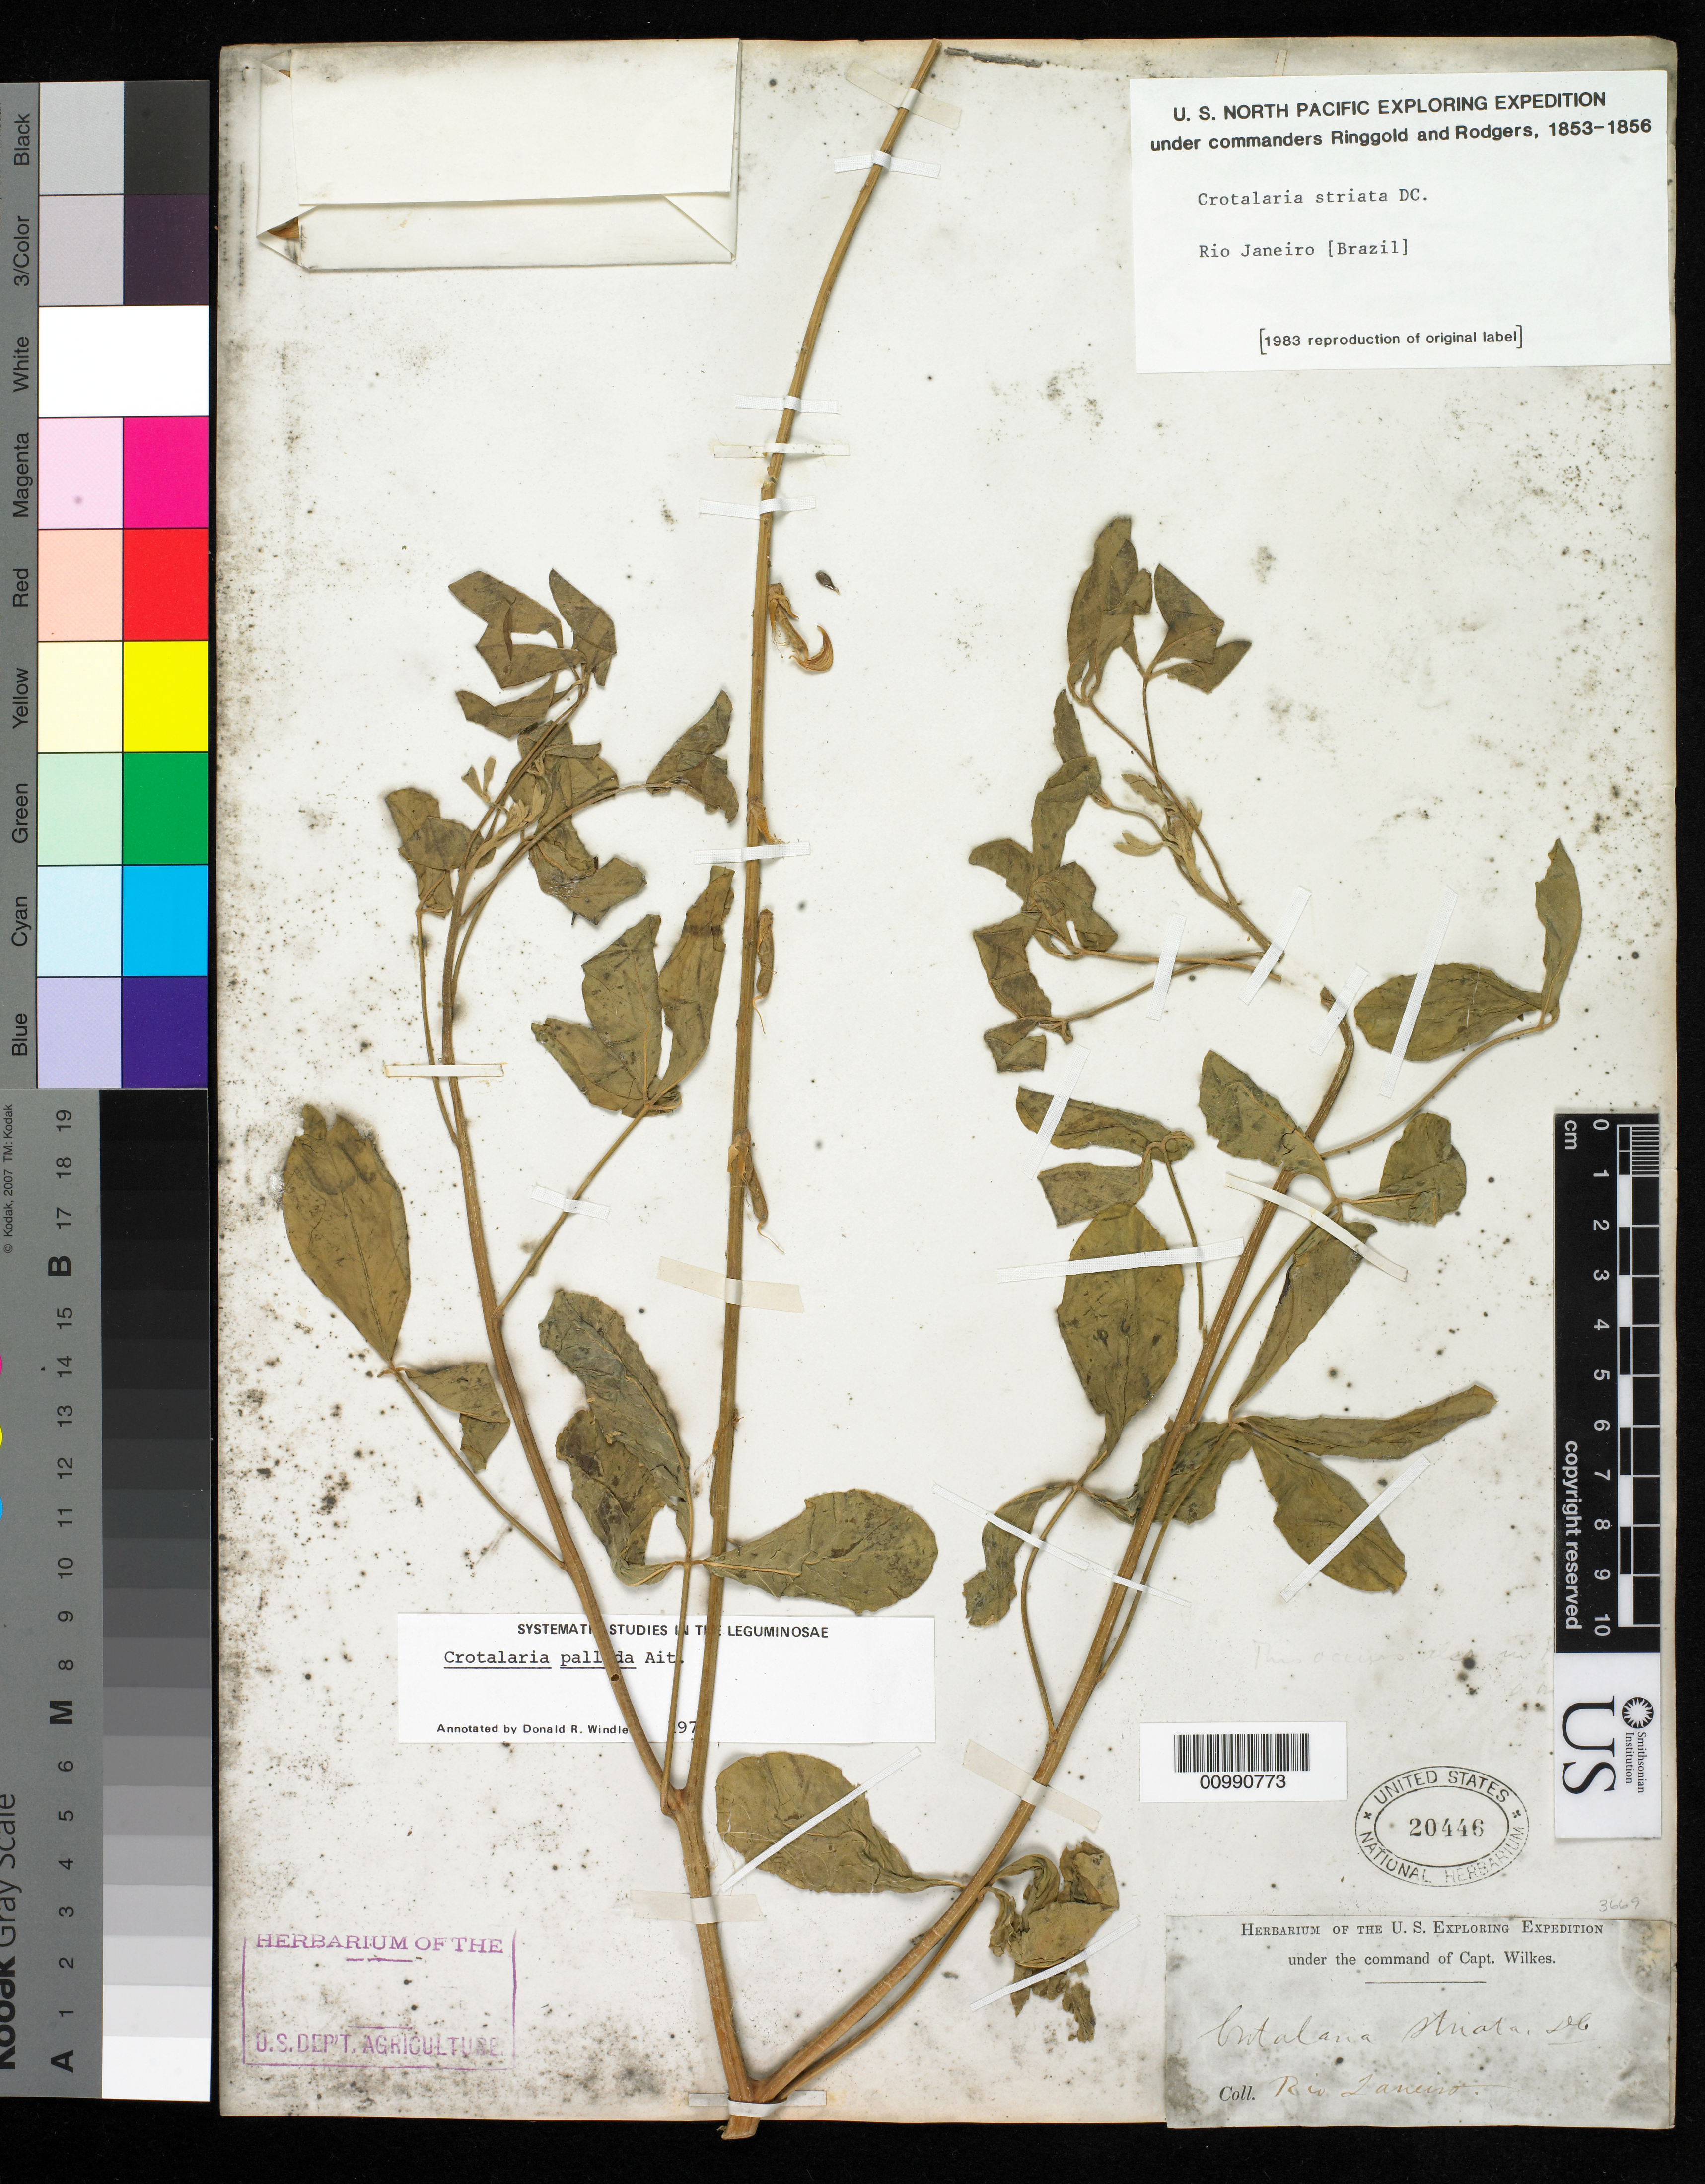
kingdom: Plantae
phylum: Tracheophyta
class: Magnoliopsida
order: Fabales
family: Fabaceae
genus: Crotalaria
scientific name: Crotalaria pallida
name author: Aiton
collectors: Wilkes Explor. Exped.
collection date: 1838/1842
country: Brazil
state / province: Rio de Janeiro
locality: Rio Janeiro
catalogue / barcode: US 20446